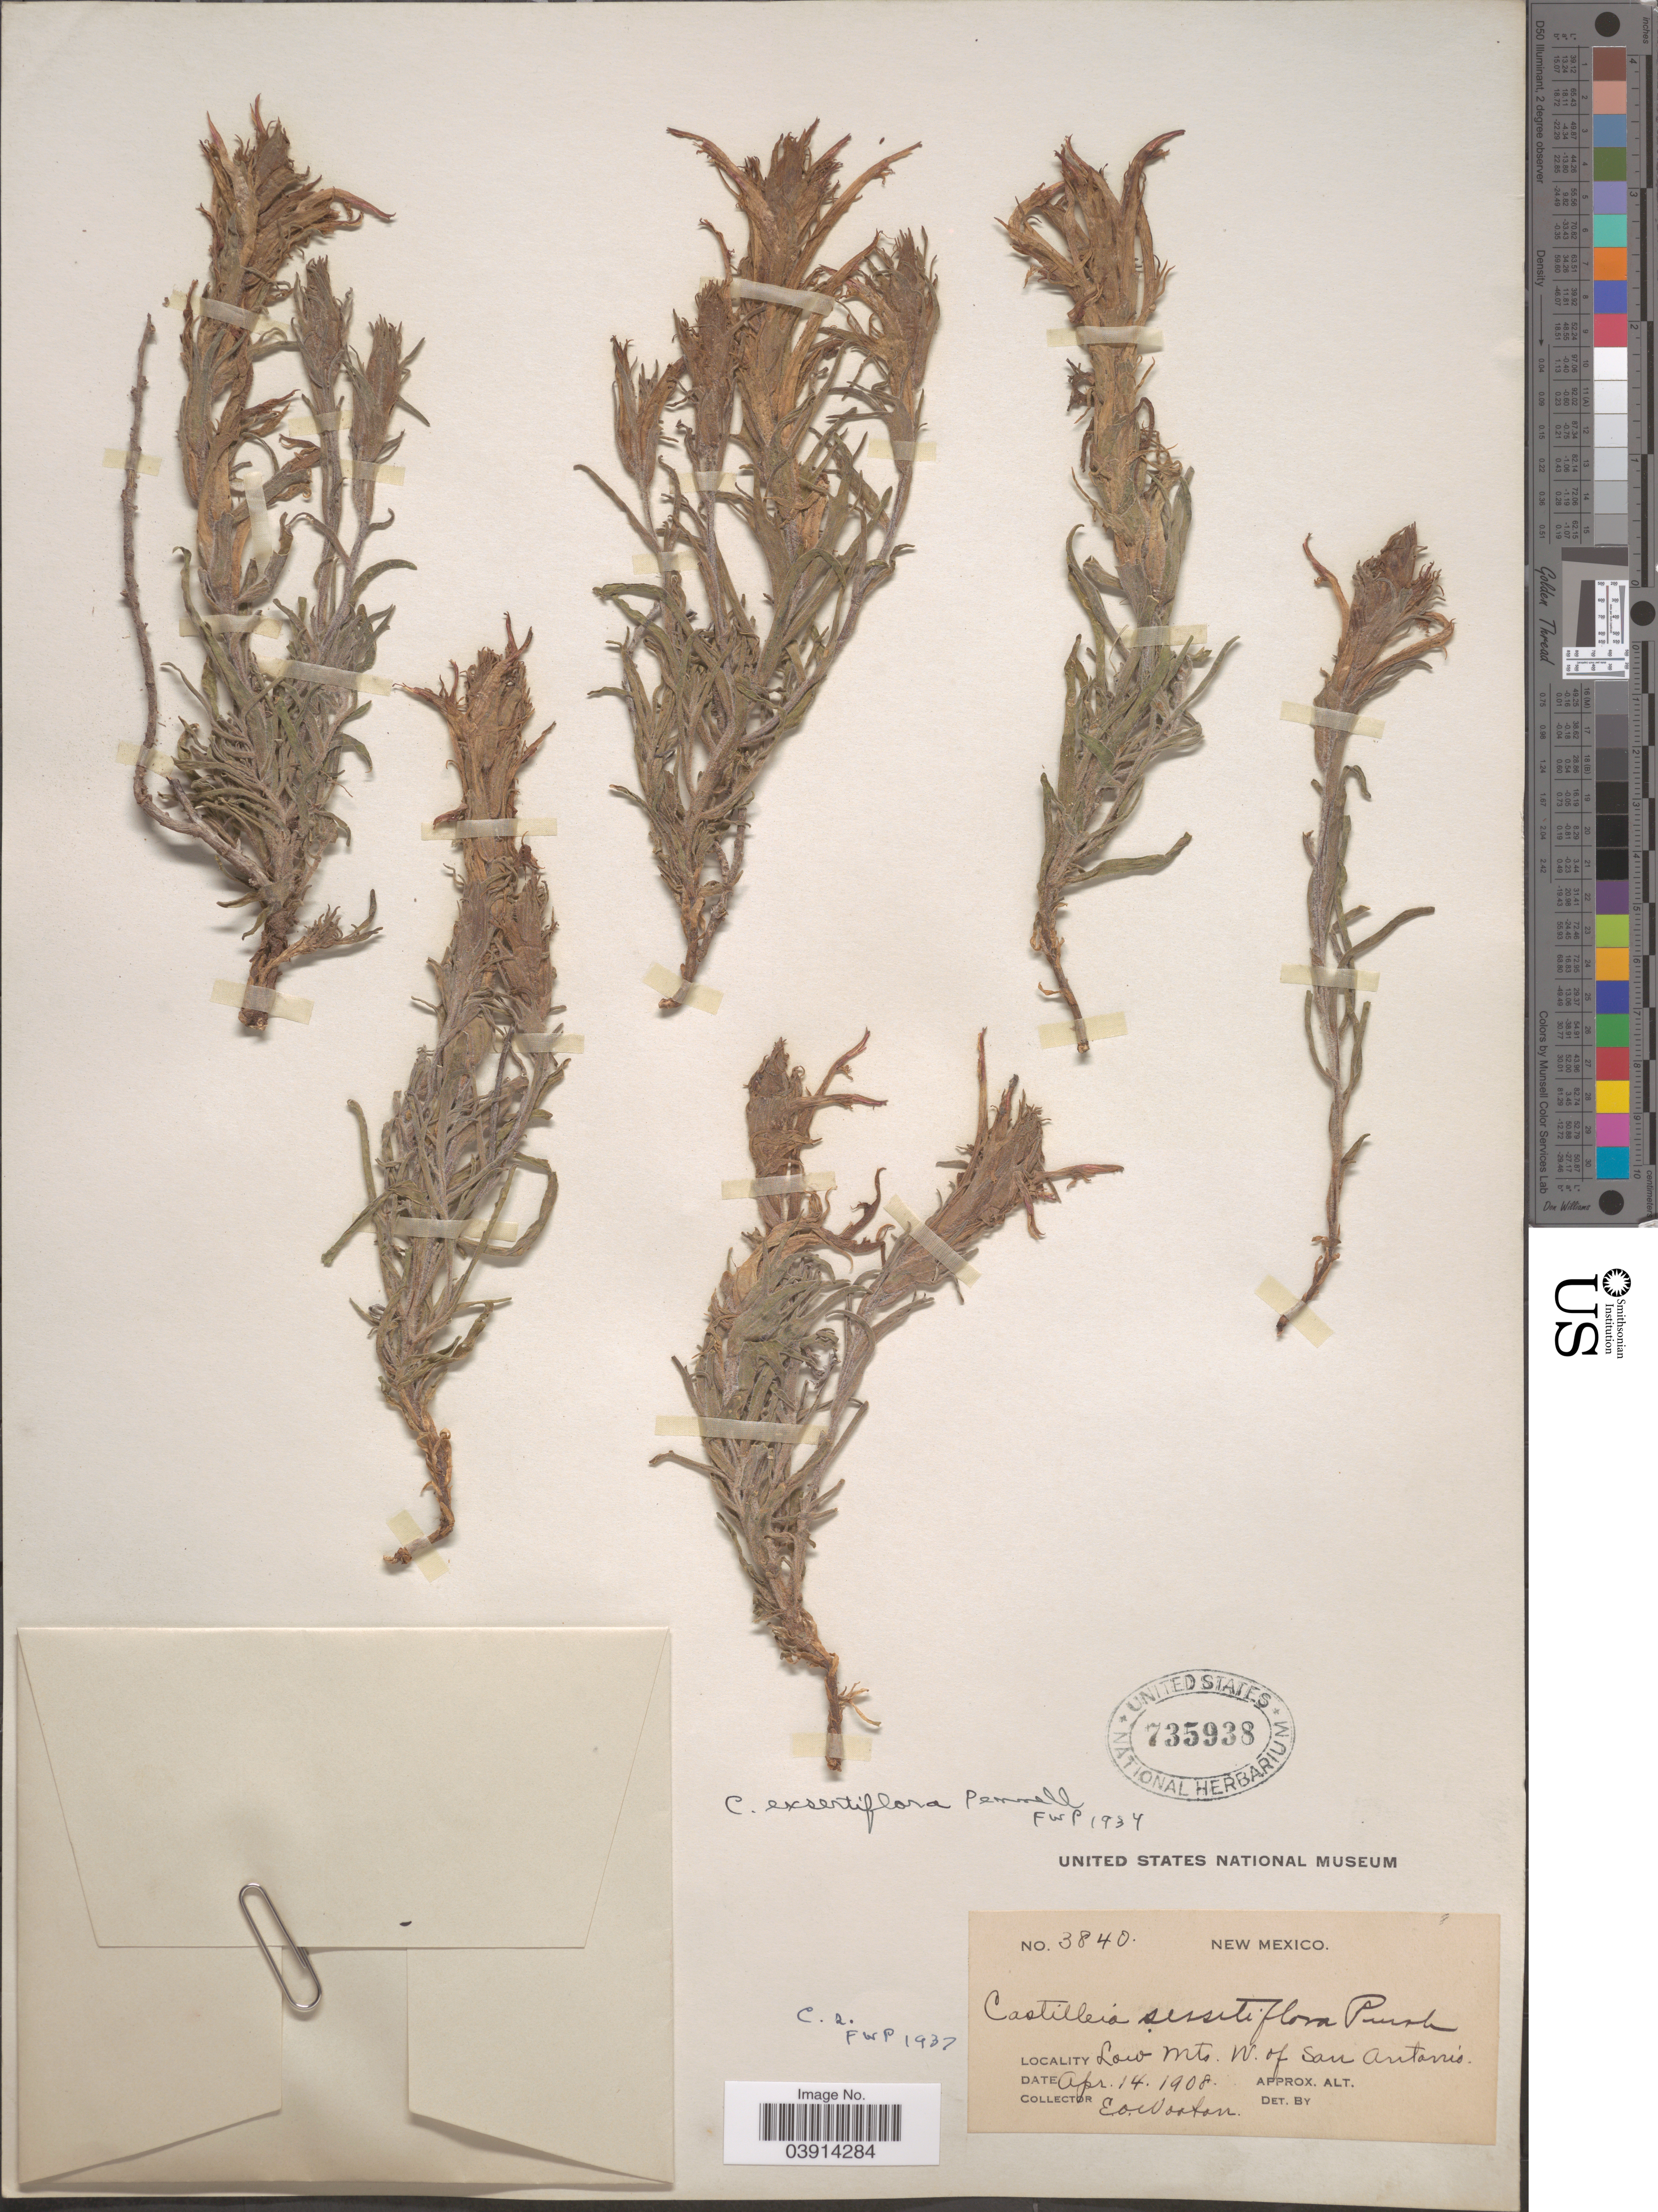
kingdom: Plantae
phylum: Tracheophyta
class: Magnoliopsida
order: Lamiales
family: Orobanchaceae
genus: Castilleja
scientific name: Castilleja sessiliflora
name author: Pursh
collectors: E. O. Wooton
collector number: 3840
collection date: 1908-04-14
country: United States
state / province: New Mexico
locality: Low Mts. W. of San Antonio.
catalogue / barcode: US 735938